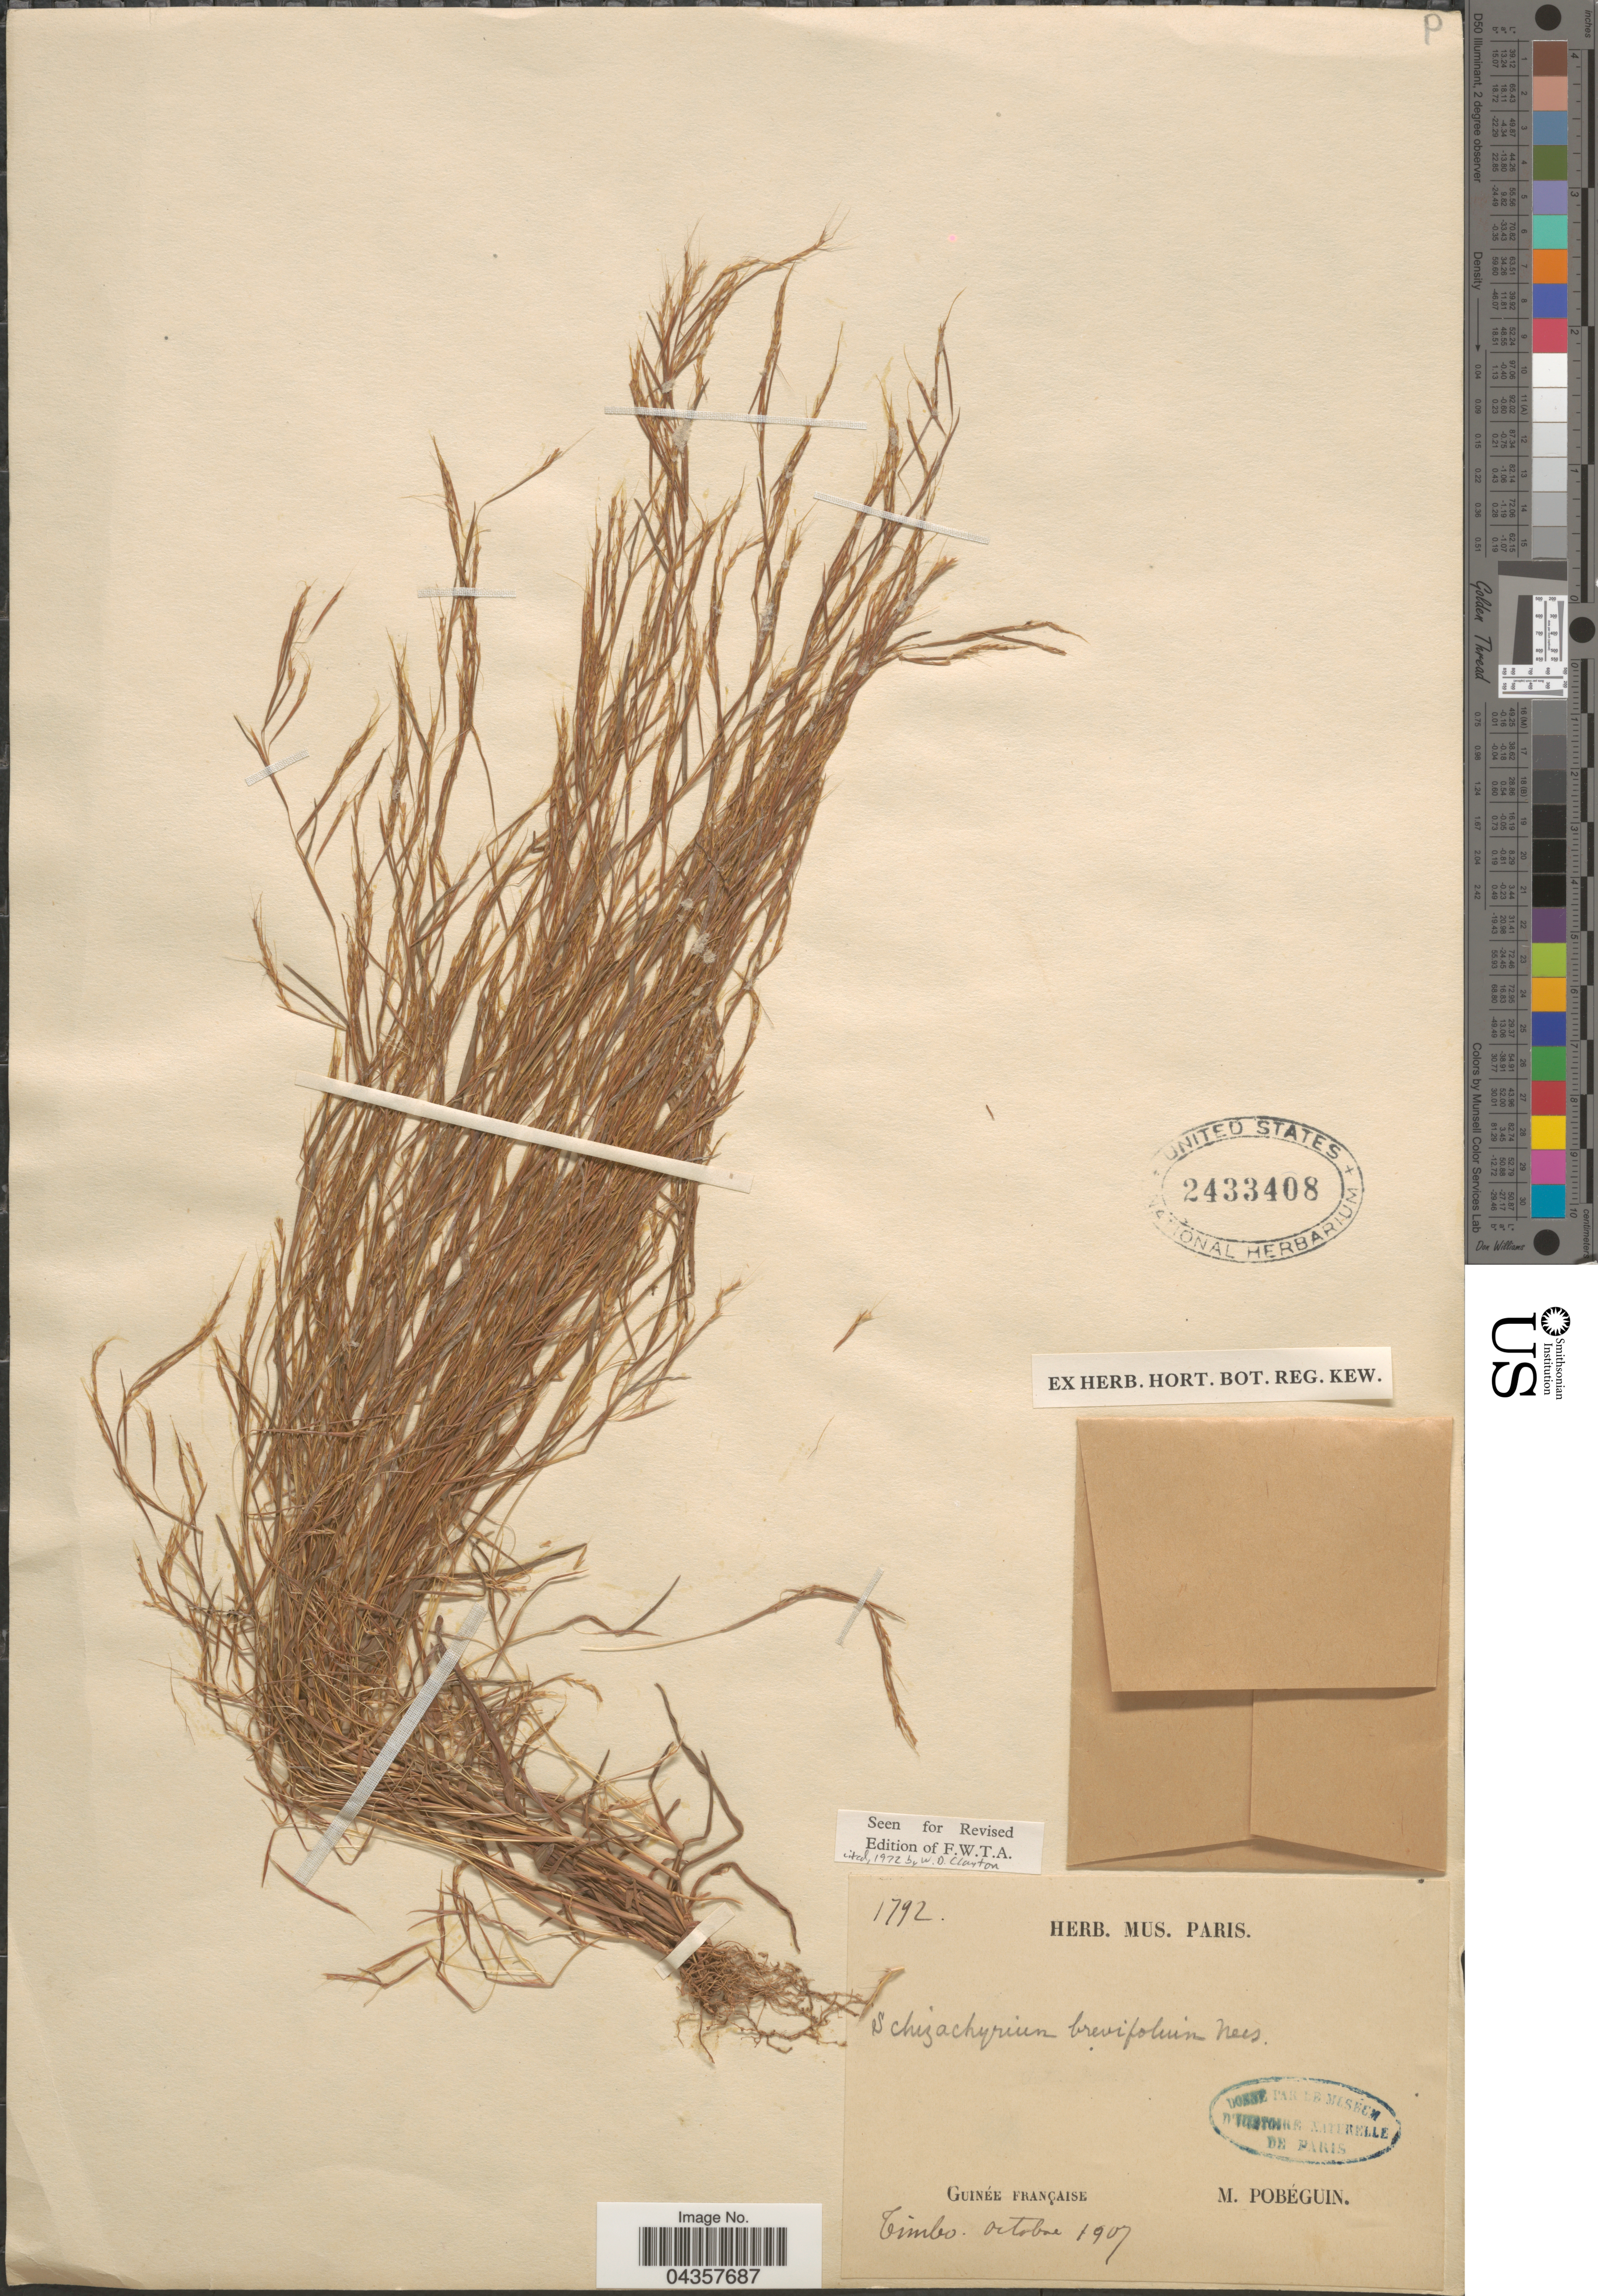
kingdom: Plantae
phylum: Tracheophyta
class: Liliopsida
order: Poales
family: Poaceae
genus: Schizachyrium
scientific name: Schizachyrium brevifolium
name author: (Sw.) Nees ex Büse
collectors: M. Pobéguin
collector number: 1792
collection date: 1907-10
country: French Guiana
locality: Guinée Française. Timbo.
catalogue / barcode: US 2433408